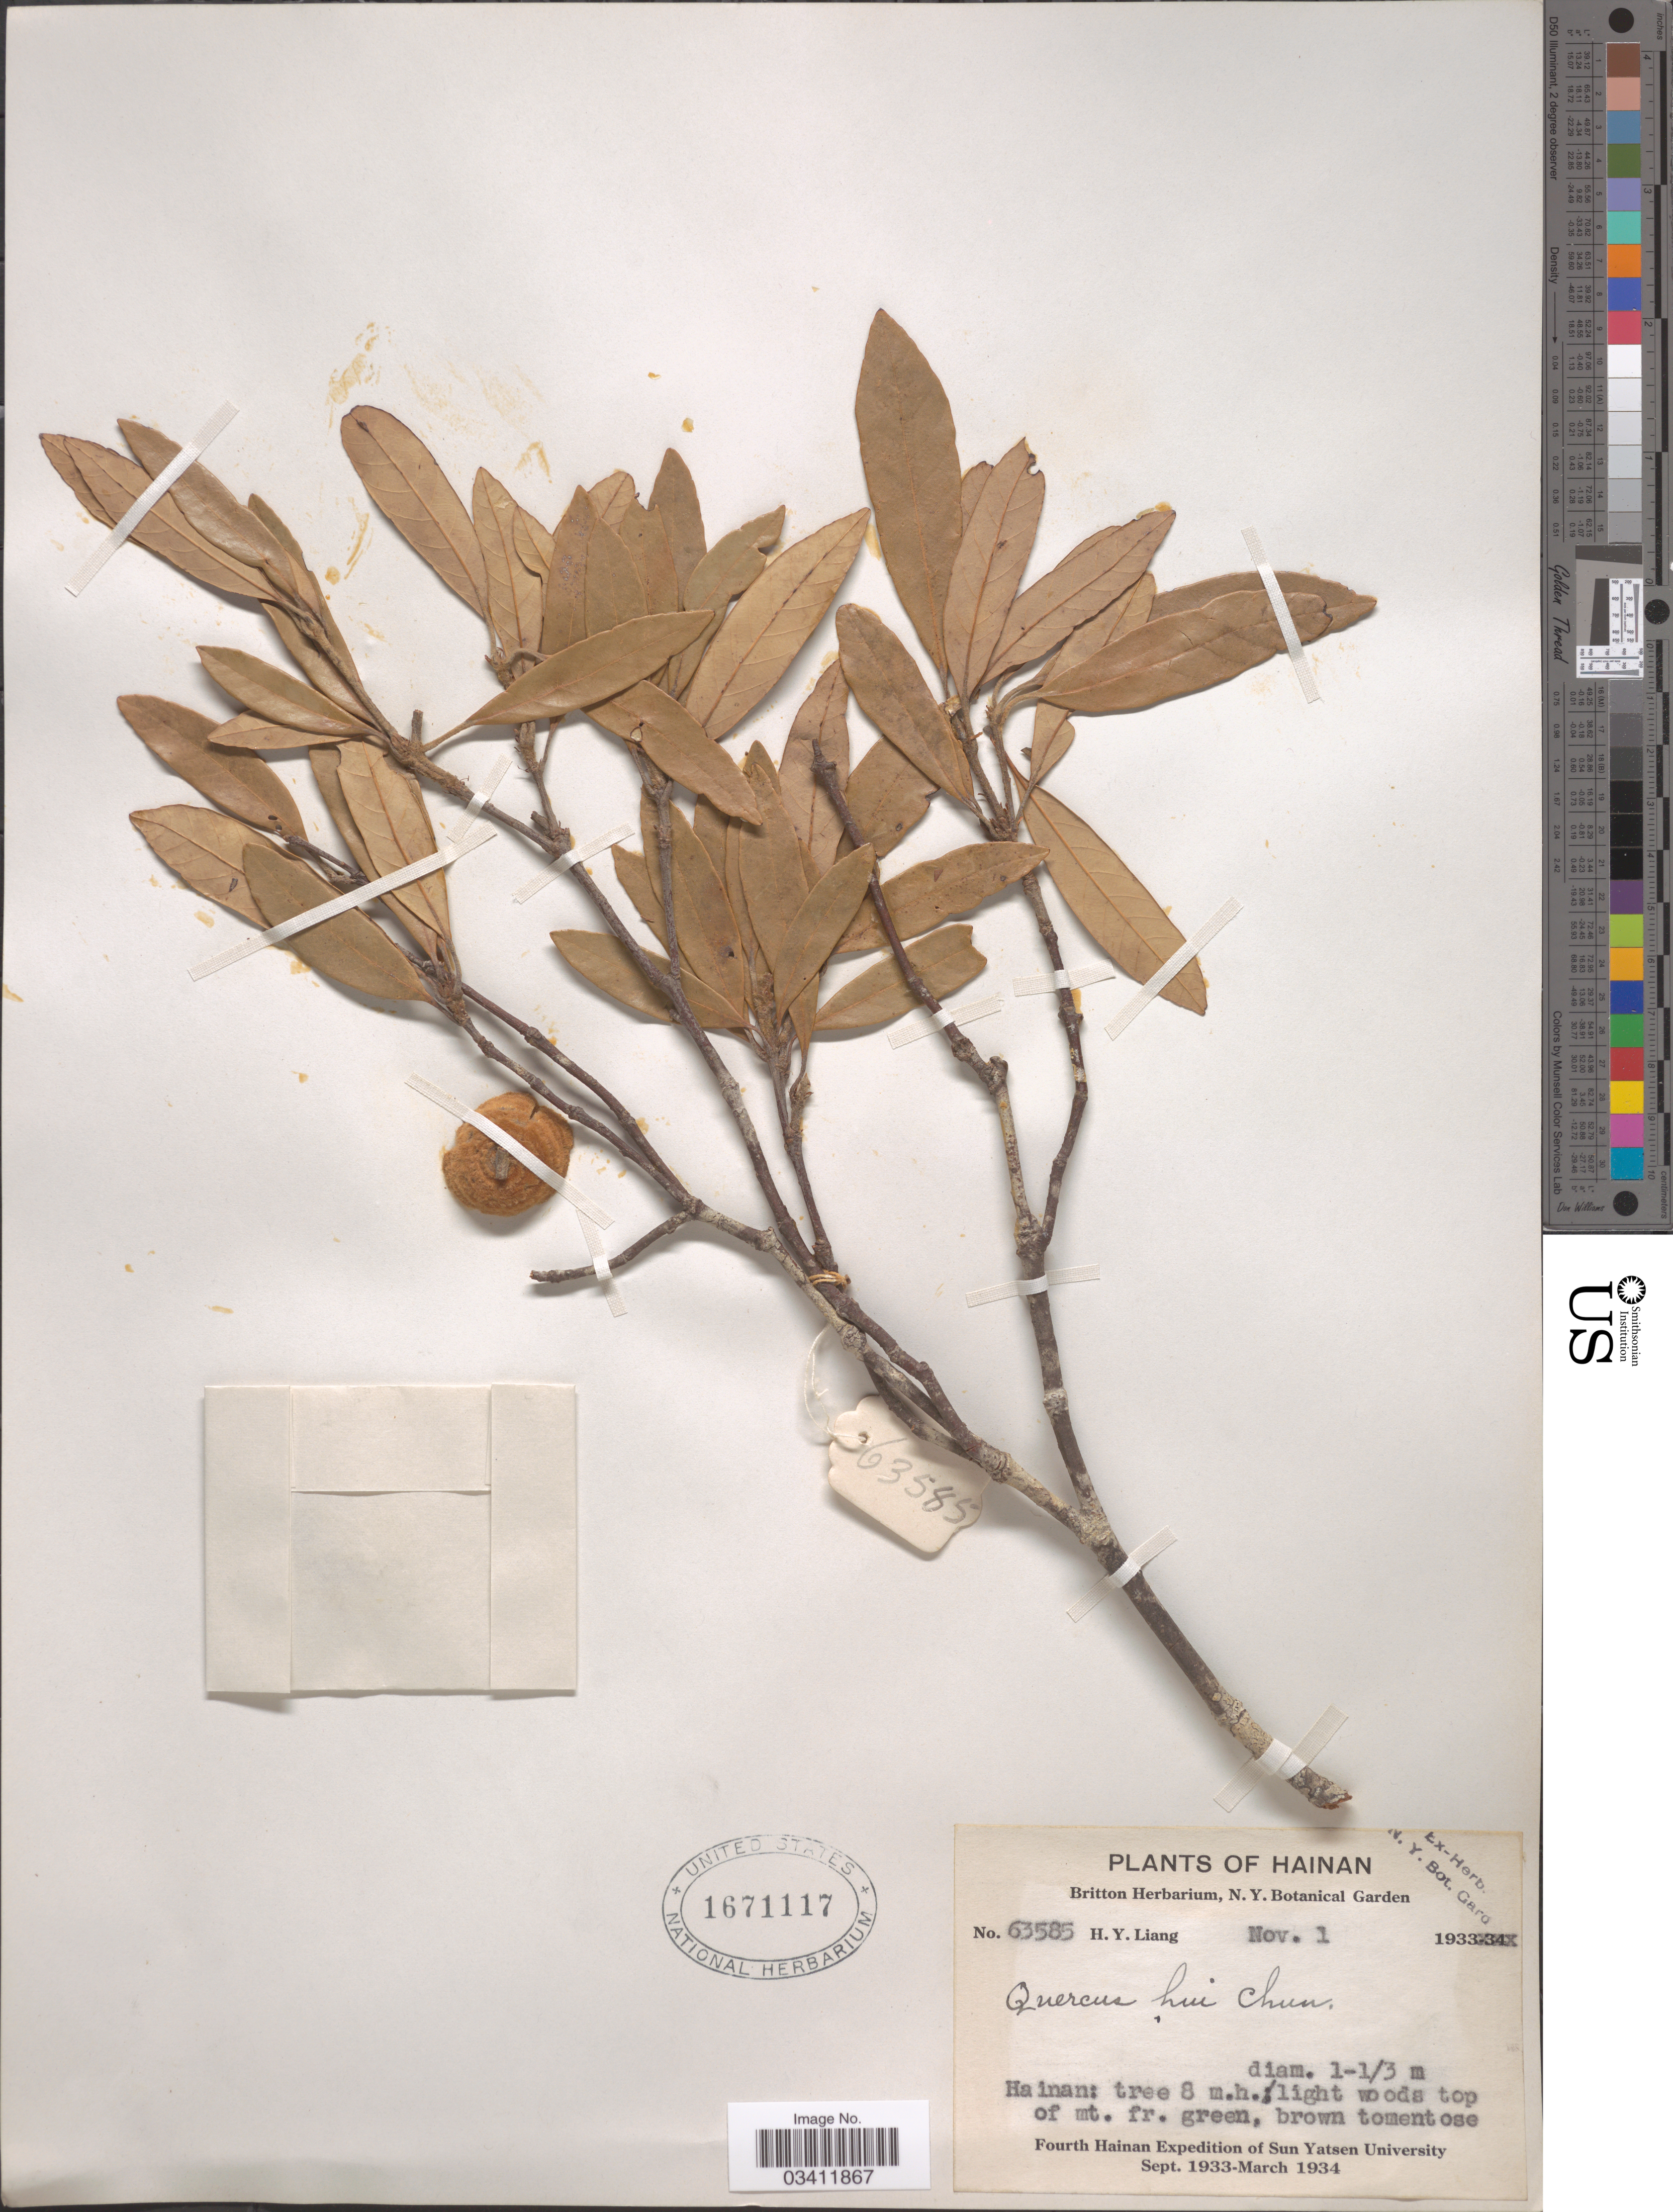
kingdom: Plantae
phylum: Tracheophyta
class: Magnoliopsida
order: Fagales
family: Fagaceae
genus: Quercus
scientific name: Quercus hui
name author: Chun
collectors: H. Y. Liang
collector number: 63585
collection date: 1933-11-01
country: China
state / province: Hainan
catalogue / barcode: US 1671117